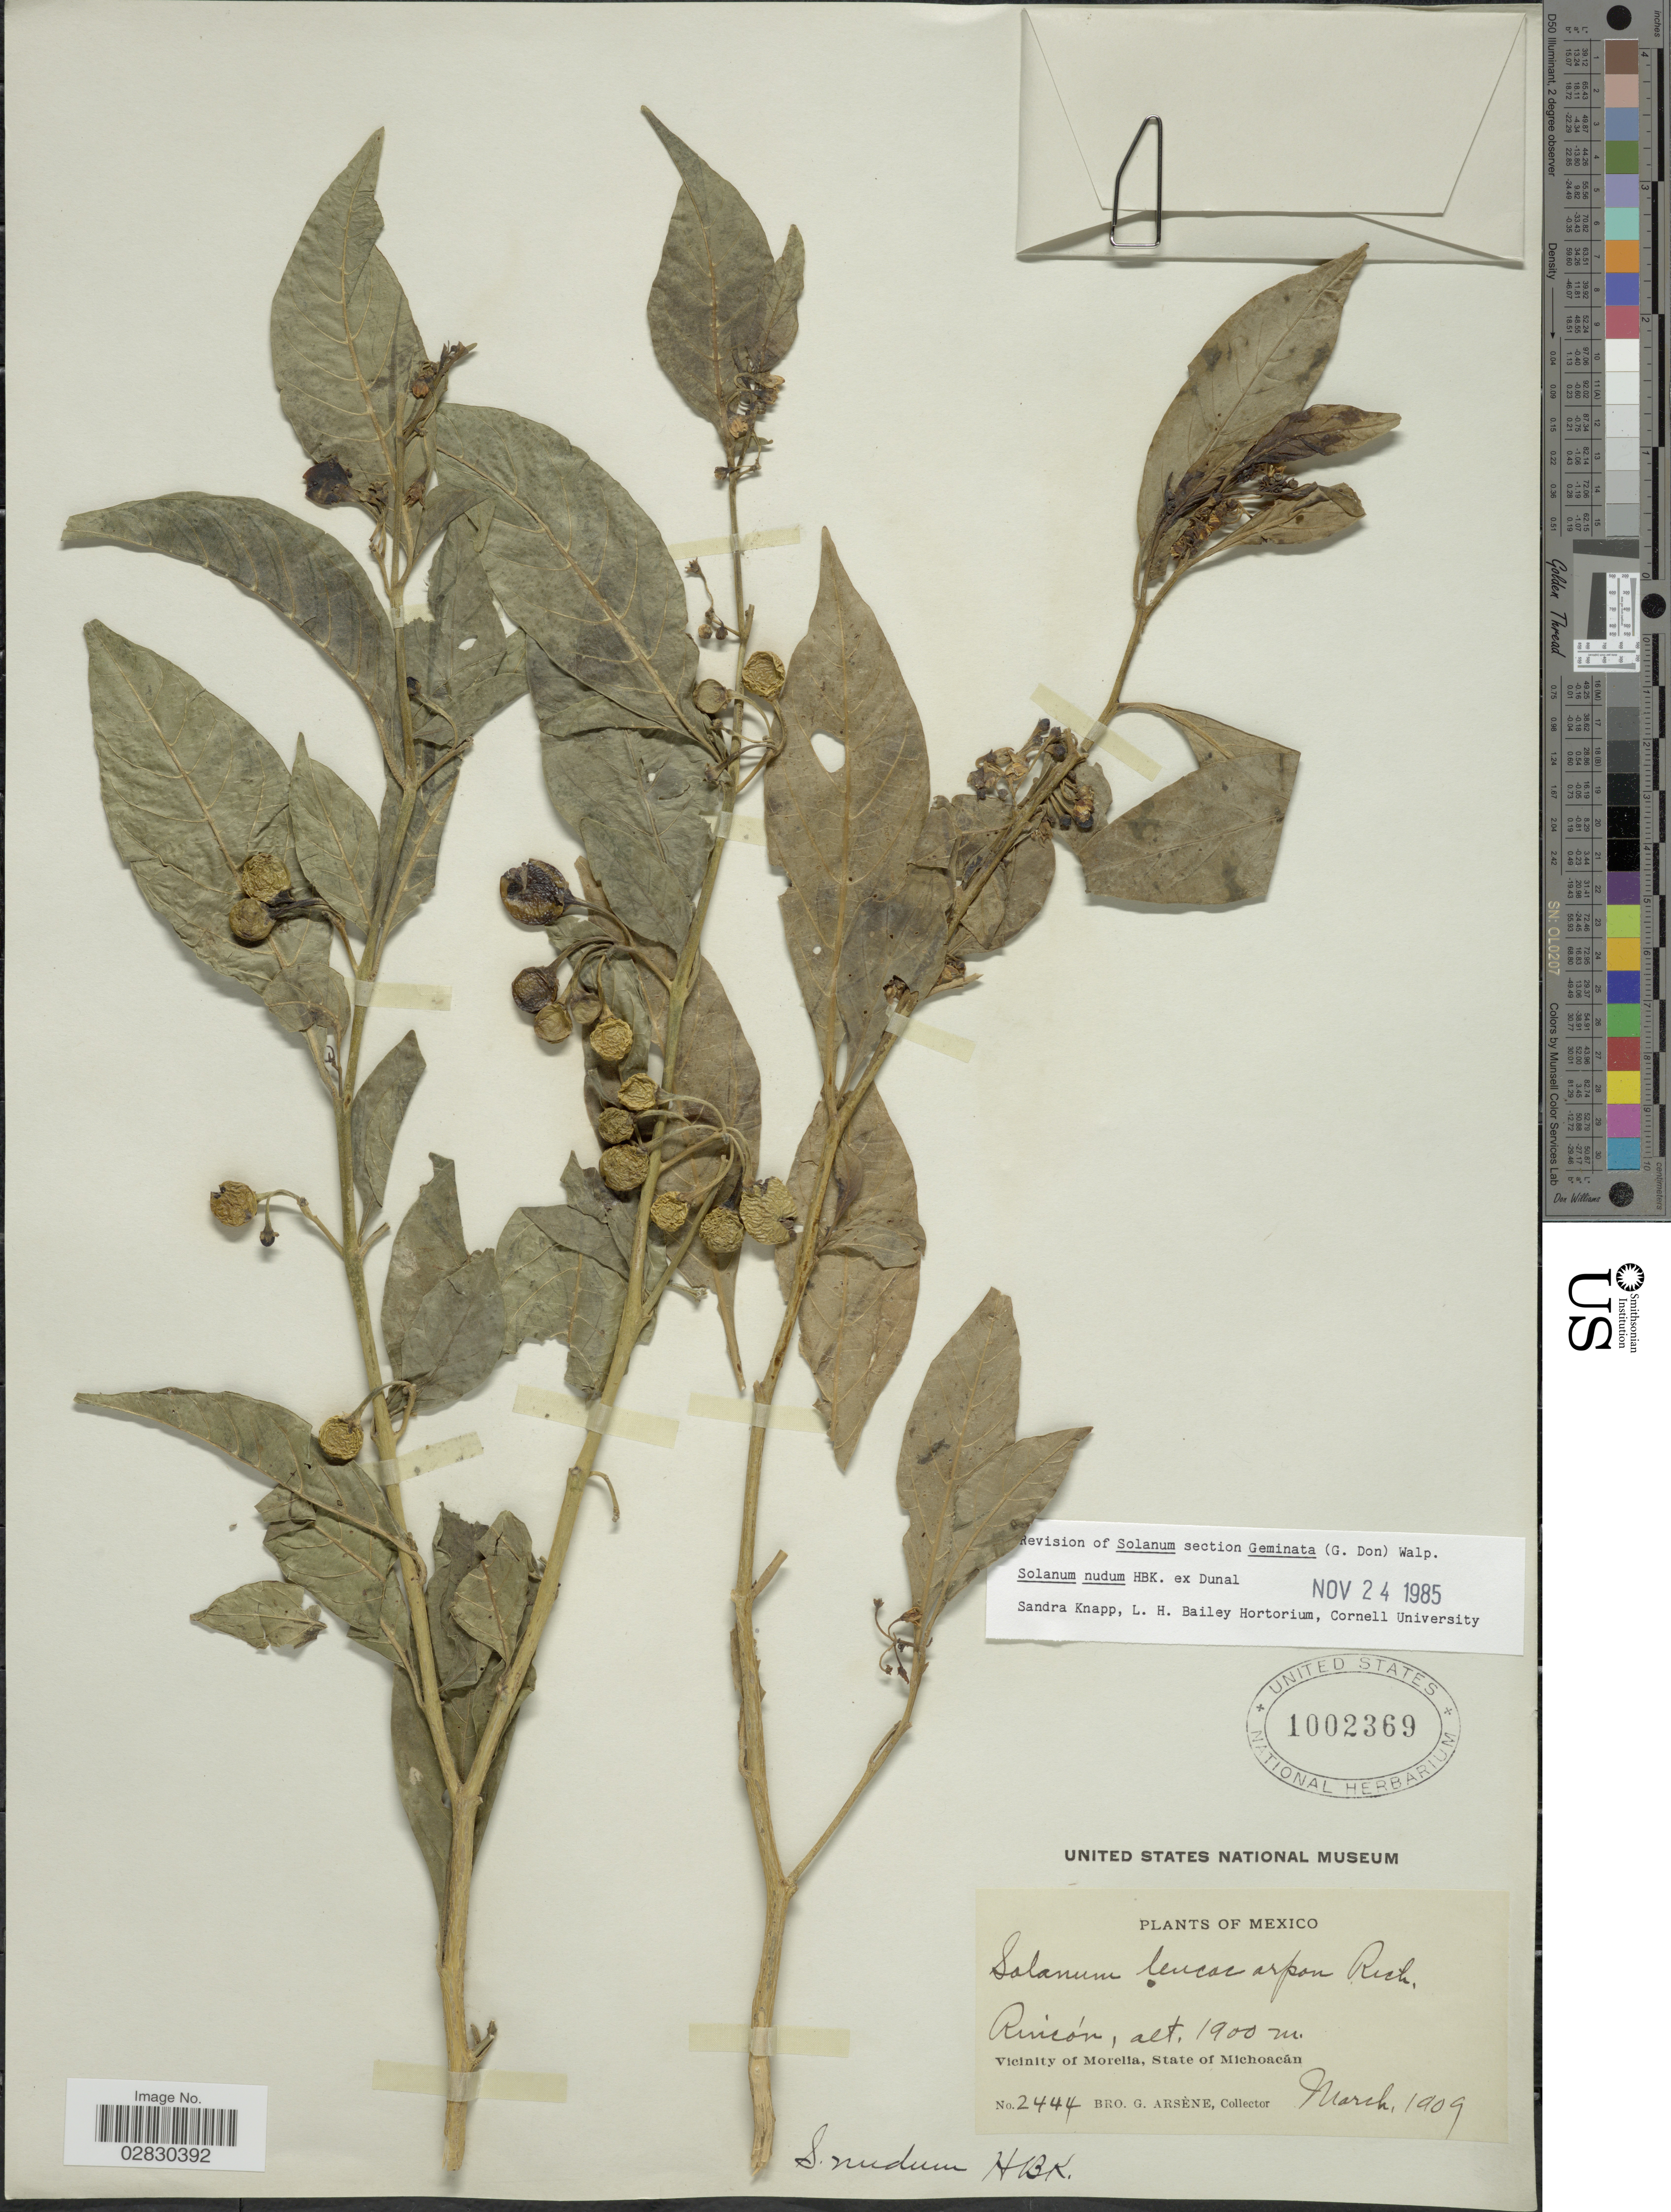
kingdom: Plantae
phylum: Tracheophyta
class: Magnoliopsida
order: Solanales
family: Solanaceae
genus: Solanum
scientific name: Solanum nudum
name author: Humb. & Bonpl. ex Dunal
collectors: Bro. G. Arsène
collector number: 2444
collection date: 1909-03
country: Mexico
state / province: Michoacán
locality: Rincón. Vicinity of Morelia.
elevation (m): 1900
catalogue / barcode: US 1002369